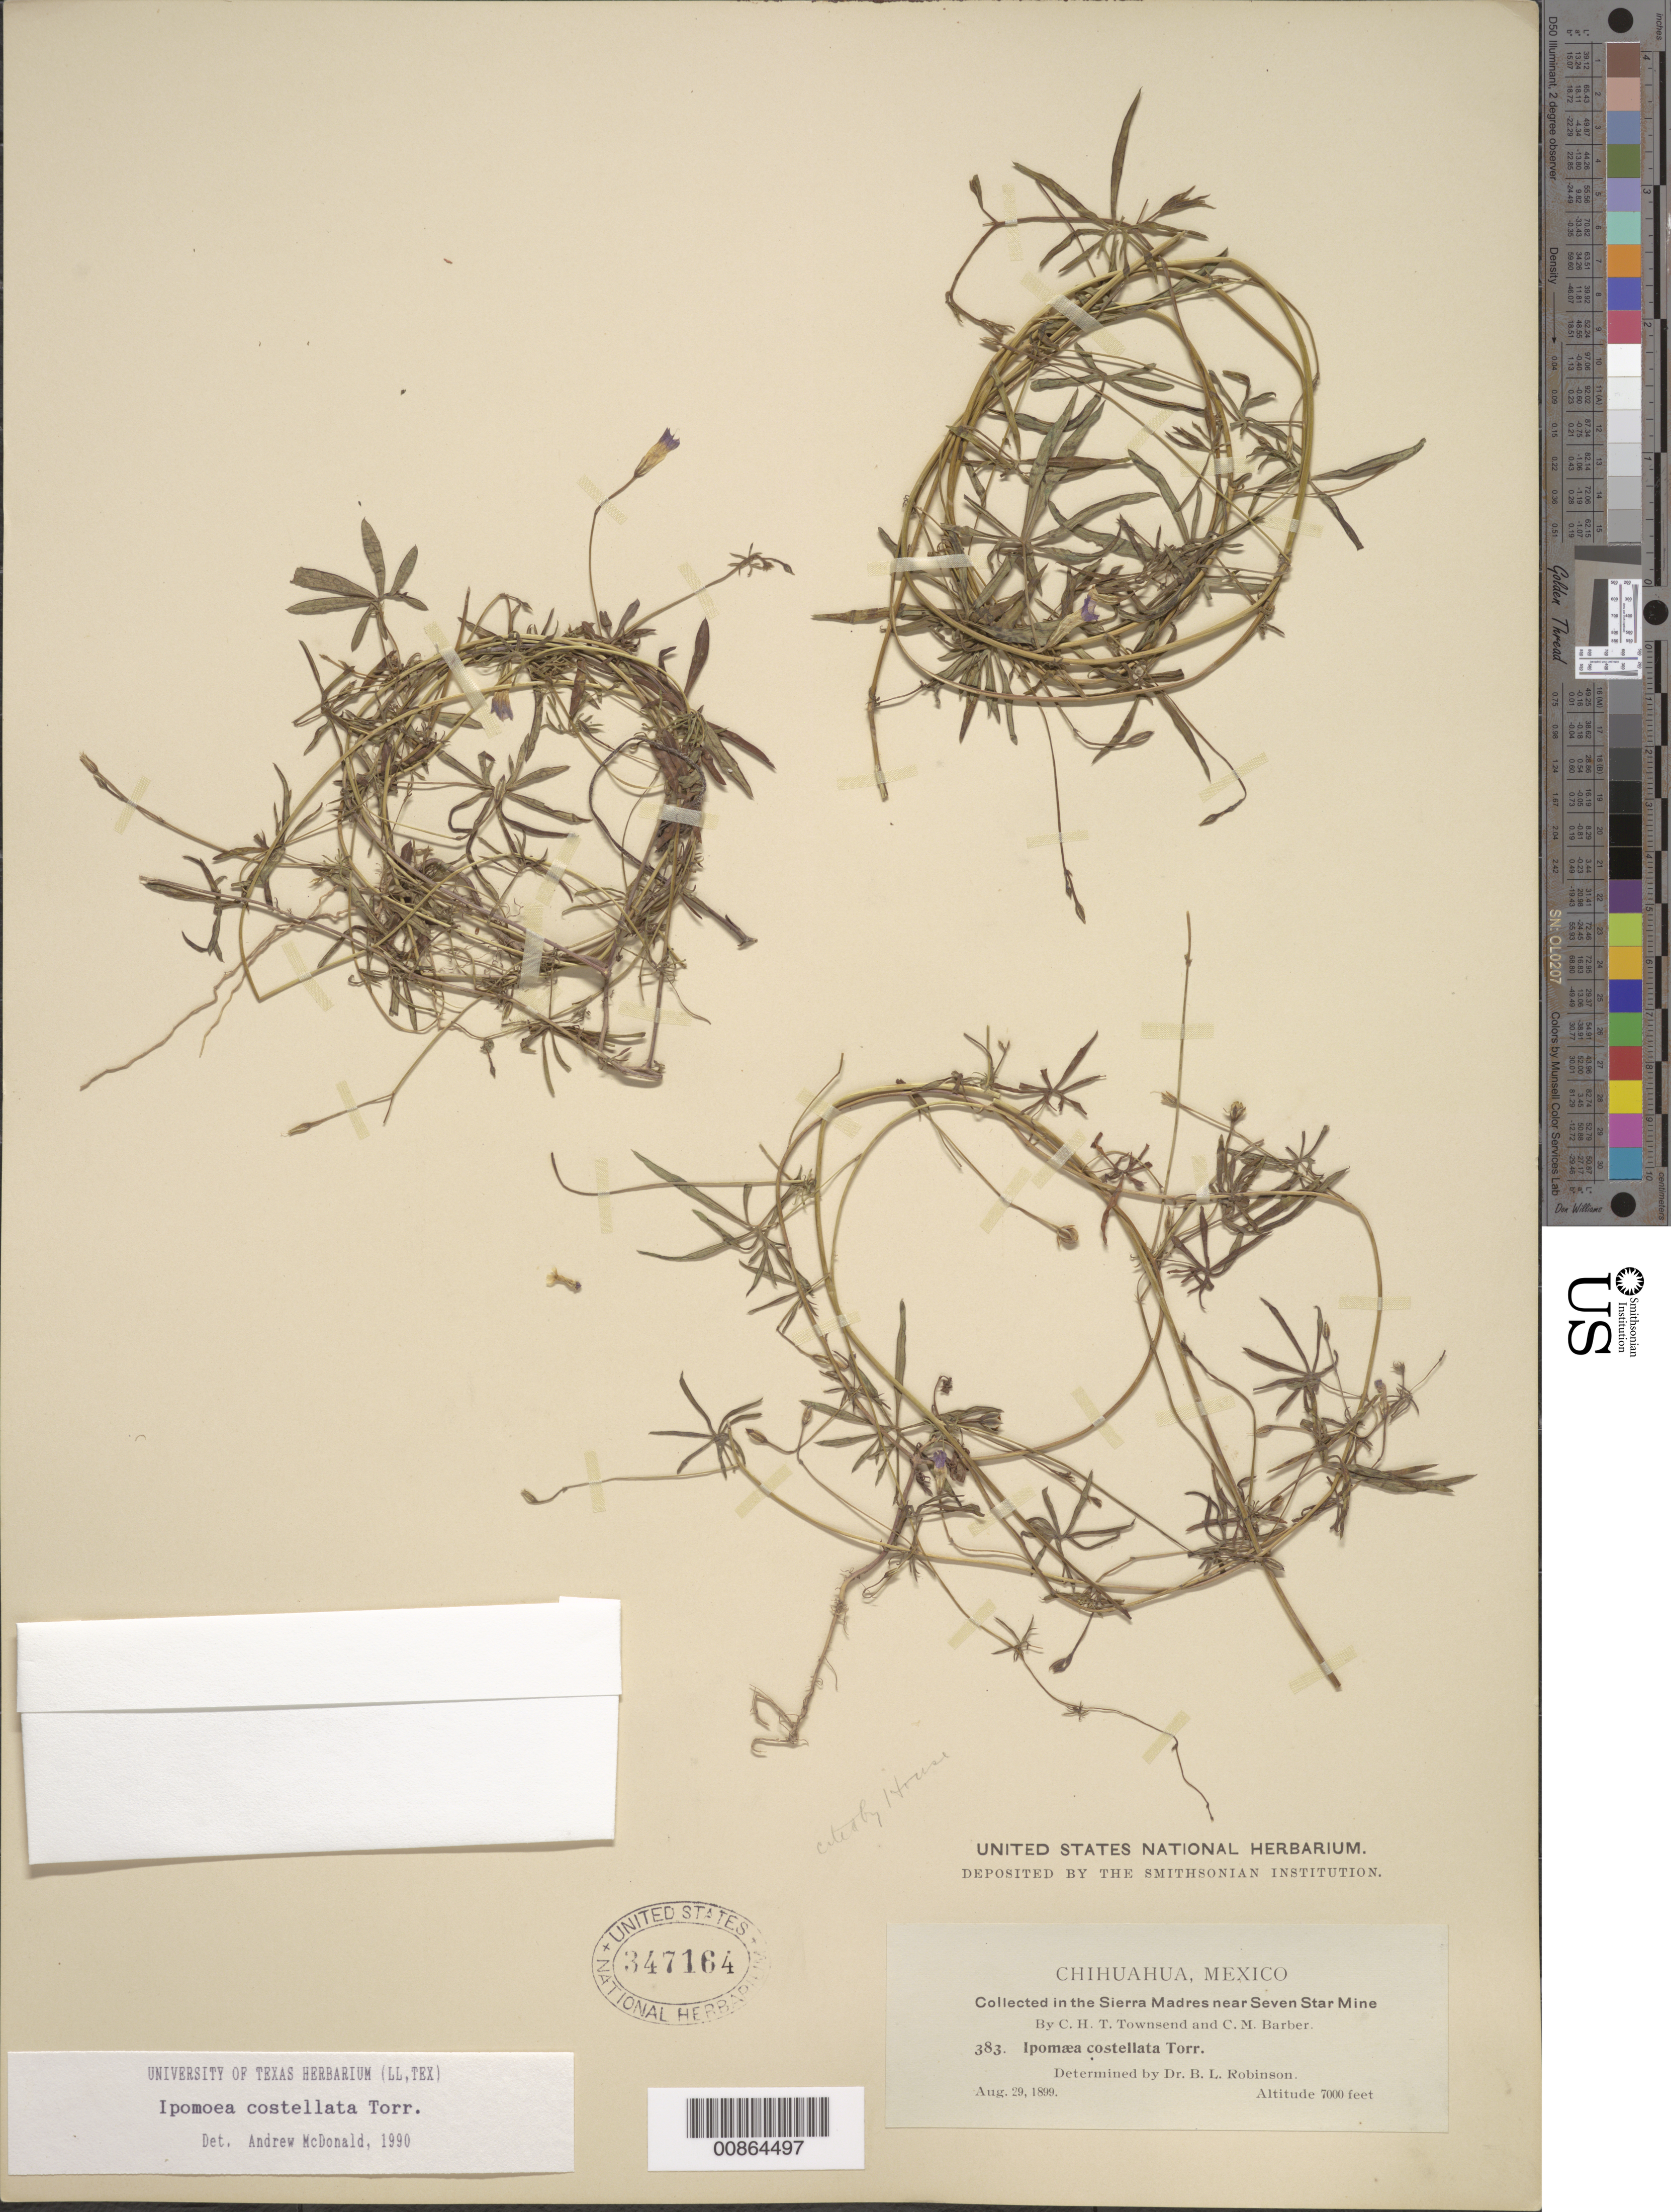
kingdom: Plantae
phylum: Tracheophyta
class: Magnoliopsida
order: Solanales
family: Convolvulaceae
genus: Ipomoea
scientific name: Ipomoea costellata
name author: Torr.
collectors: C. H. T. Townsend & C. Barber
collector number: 383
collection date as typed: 29 Aug 1899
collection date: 1899-08-29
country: Mexico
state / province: Chihuahua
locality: Sierra Madre near Seven Star Mine.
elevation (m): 2134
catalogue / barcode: US 347164